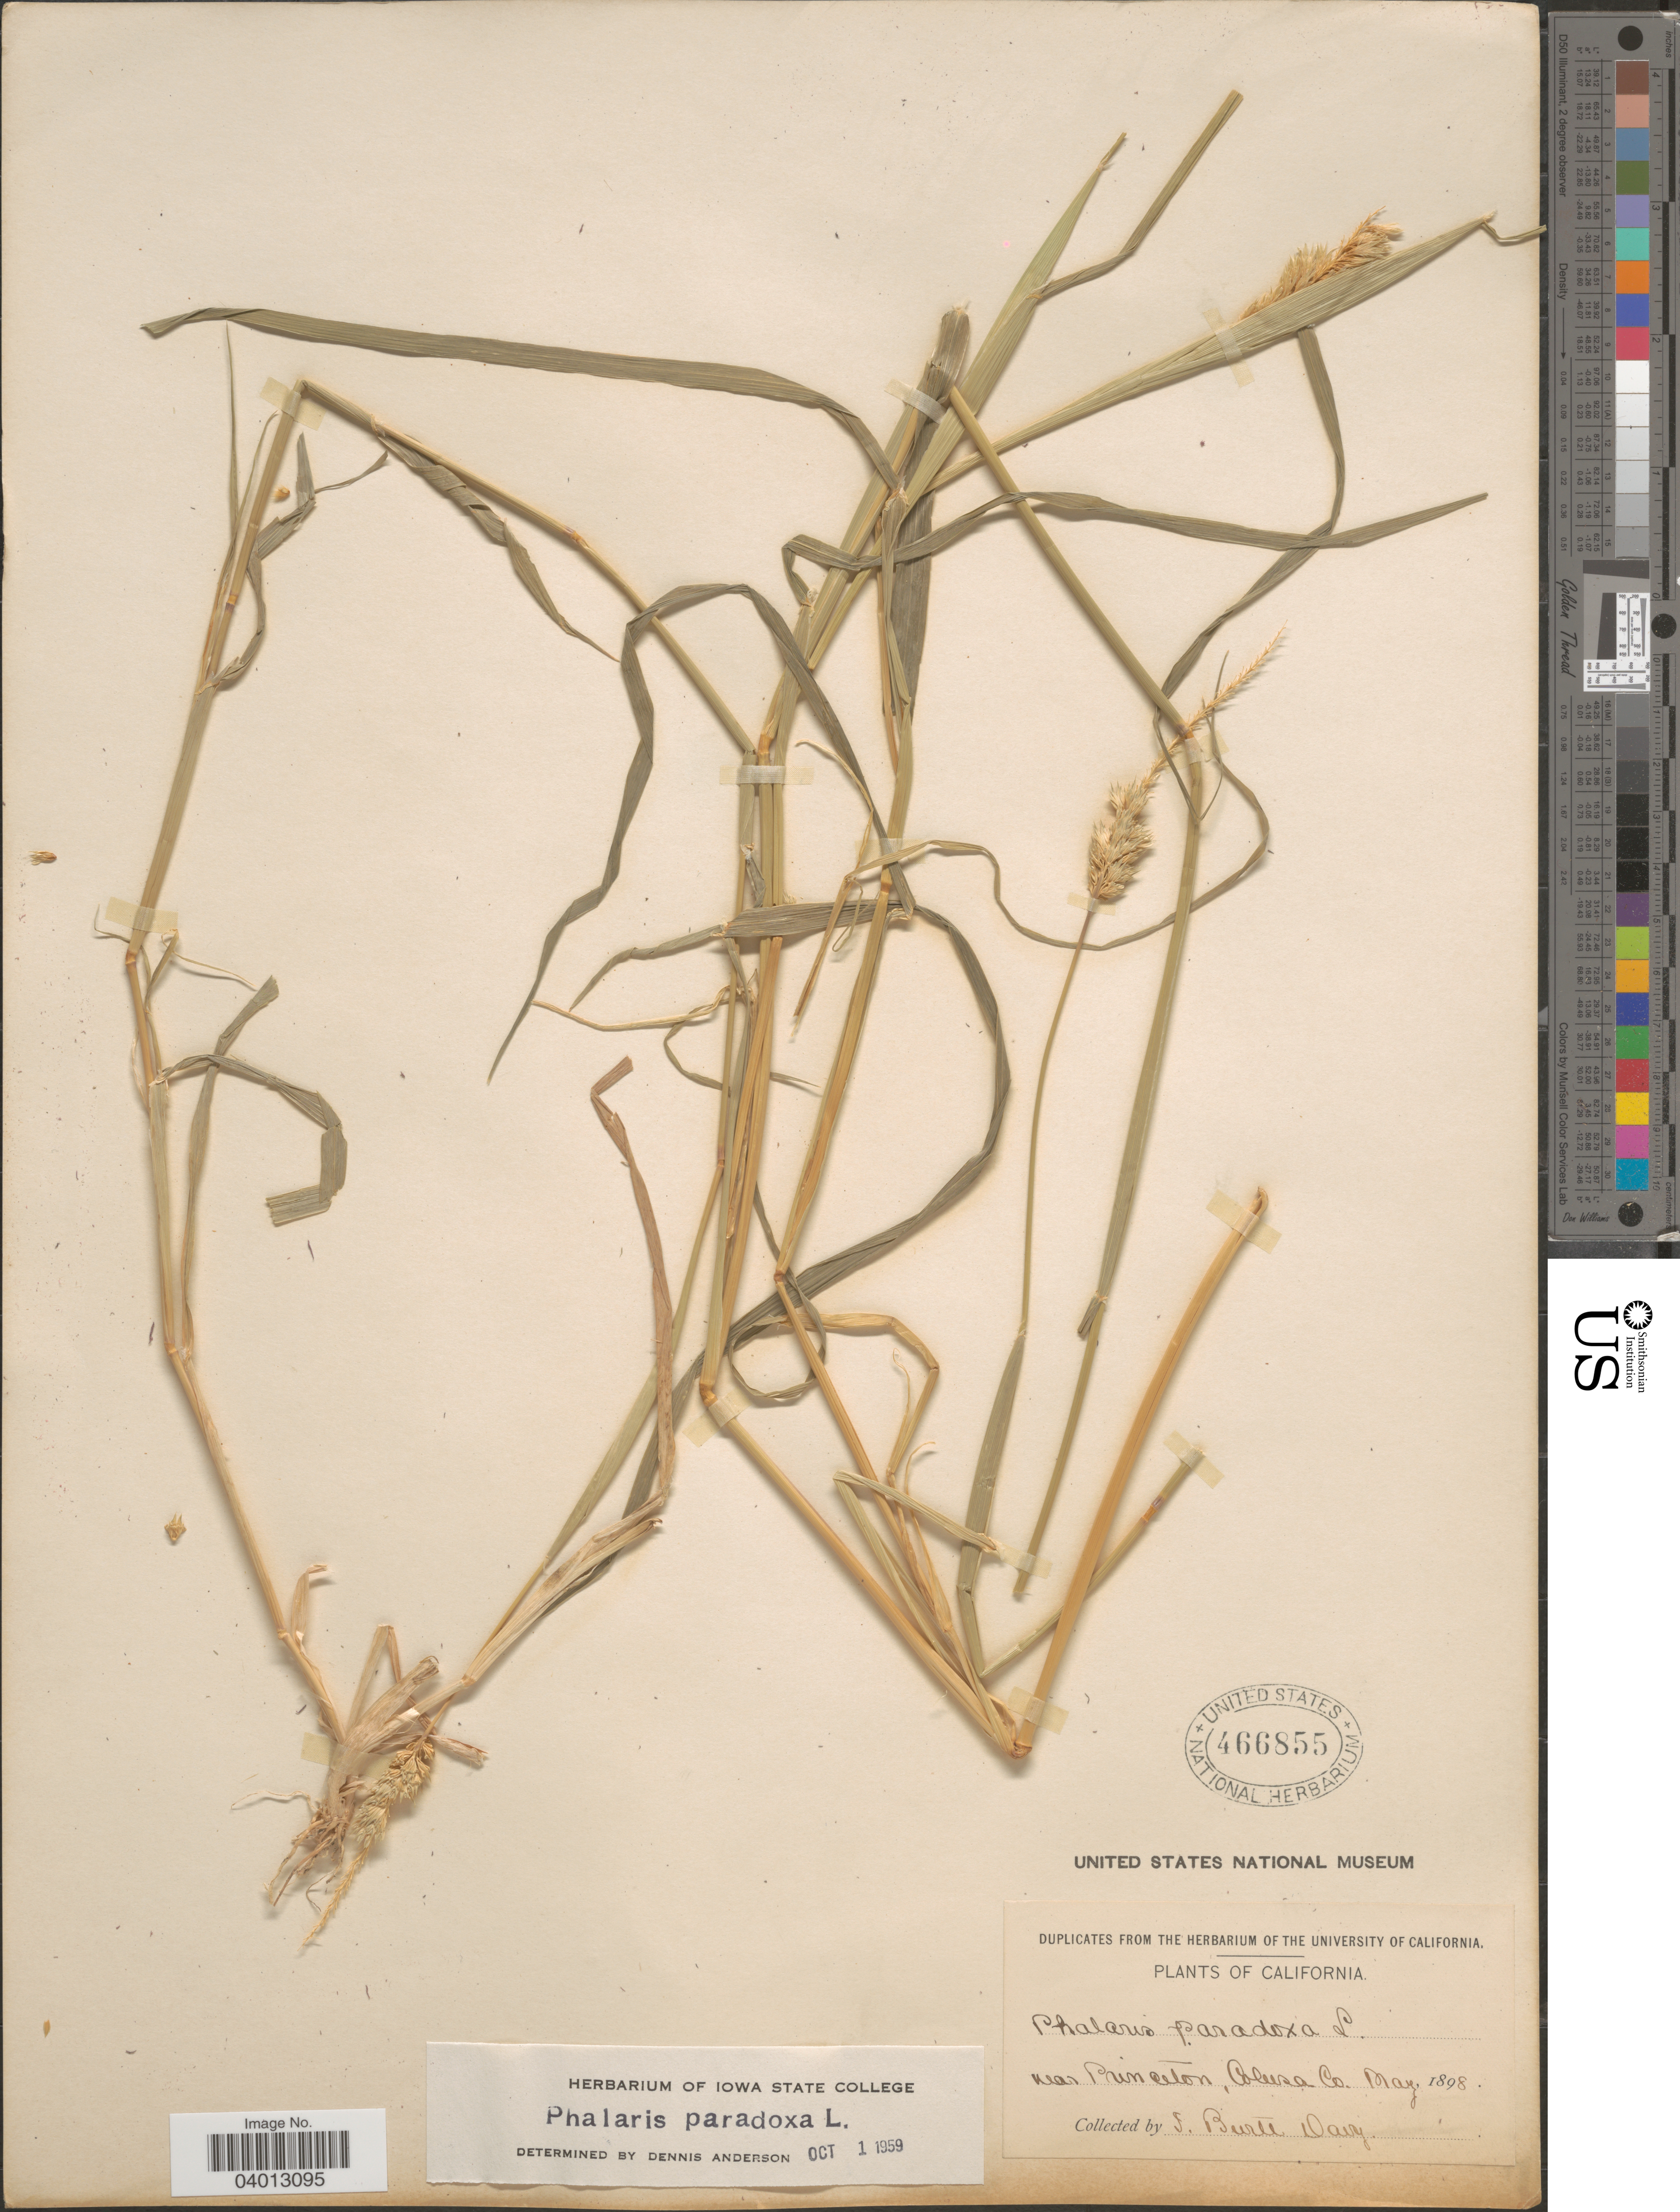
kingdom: Plantae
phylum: Tracheophyta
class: Liliopsida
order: Poales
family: Poaceae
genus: Phalaris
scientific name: Phalaris paradoxa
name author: L.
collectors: J. Burtt Davy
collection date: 1898-05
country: United States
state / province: California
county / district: Colusa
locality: Near Princeton, Colusa Co.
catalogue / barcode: US 466855